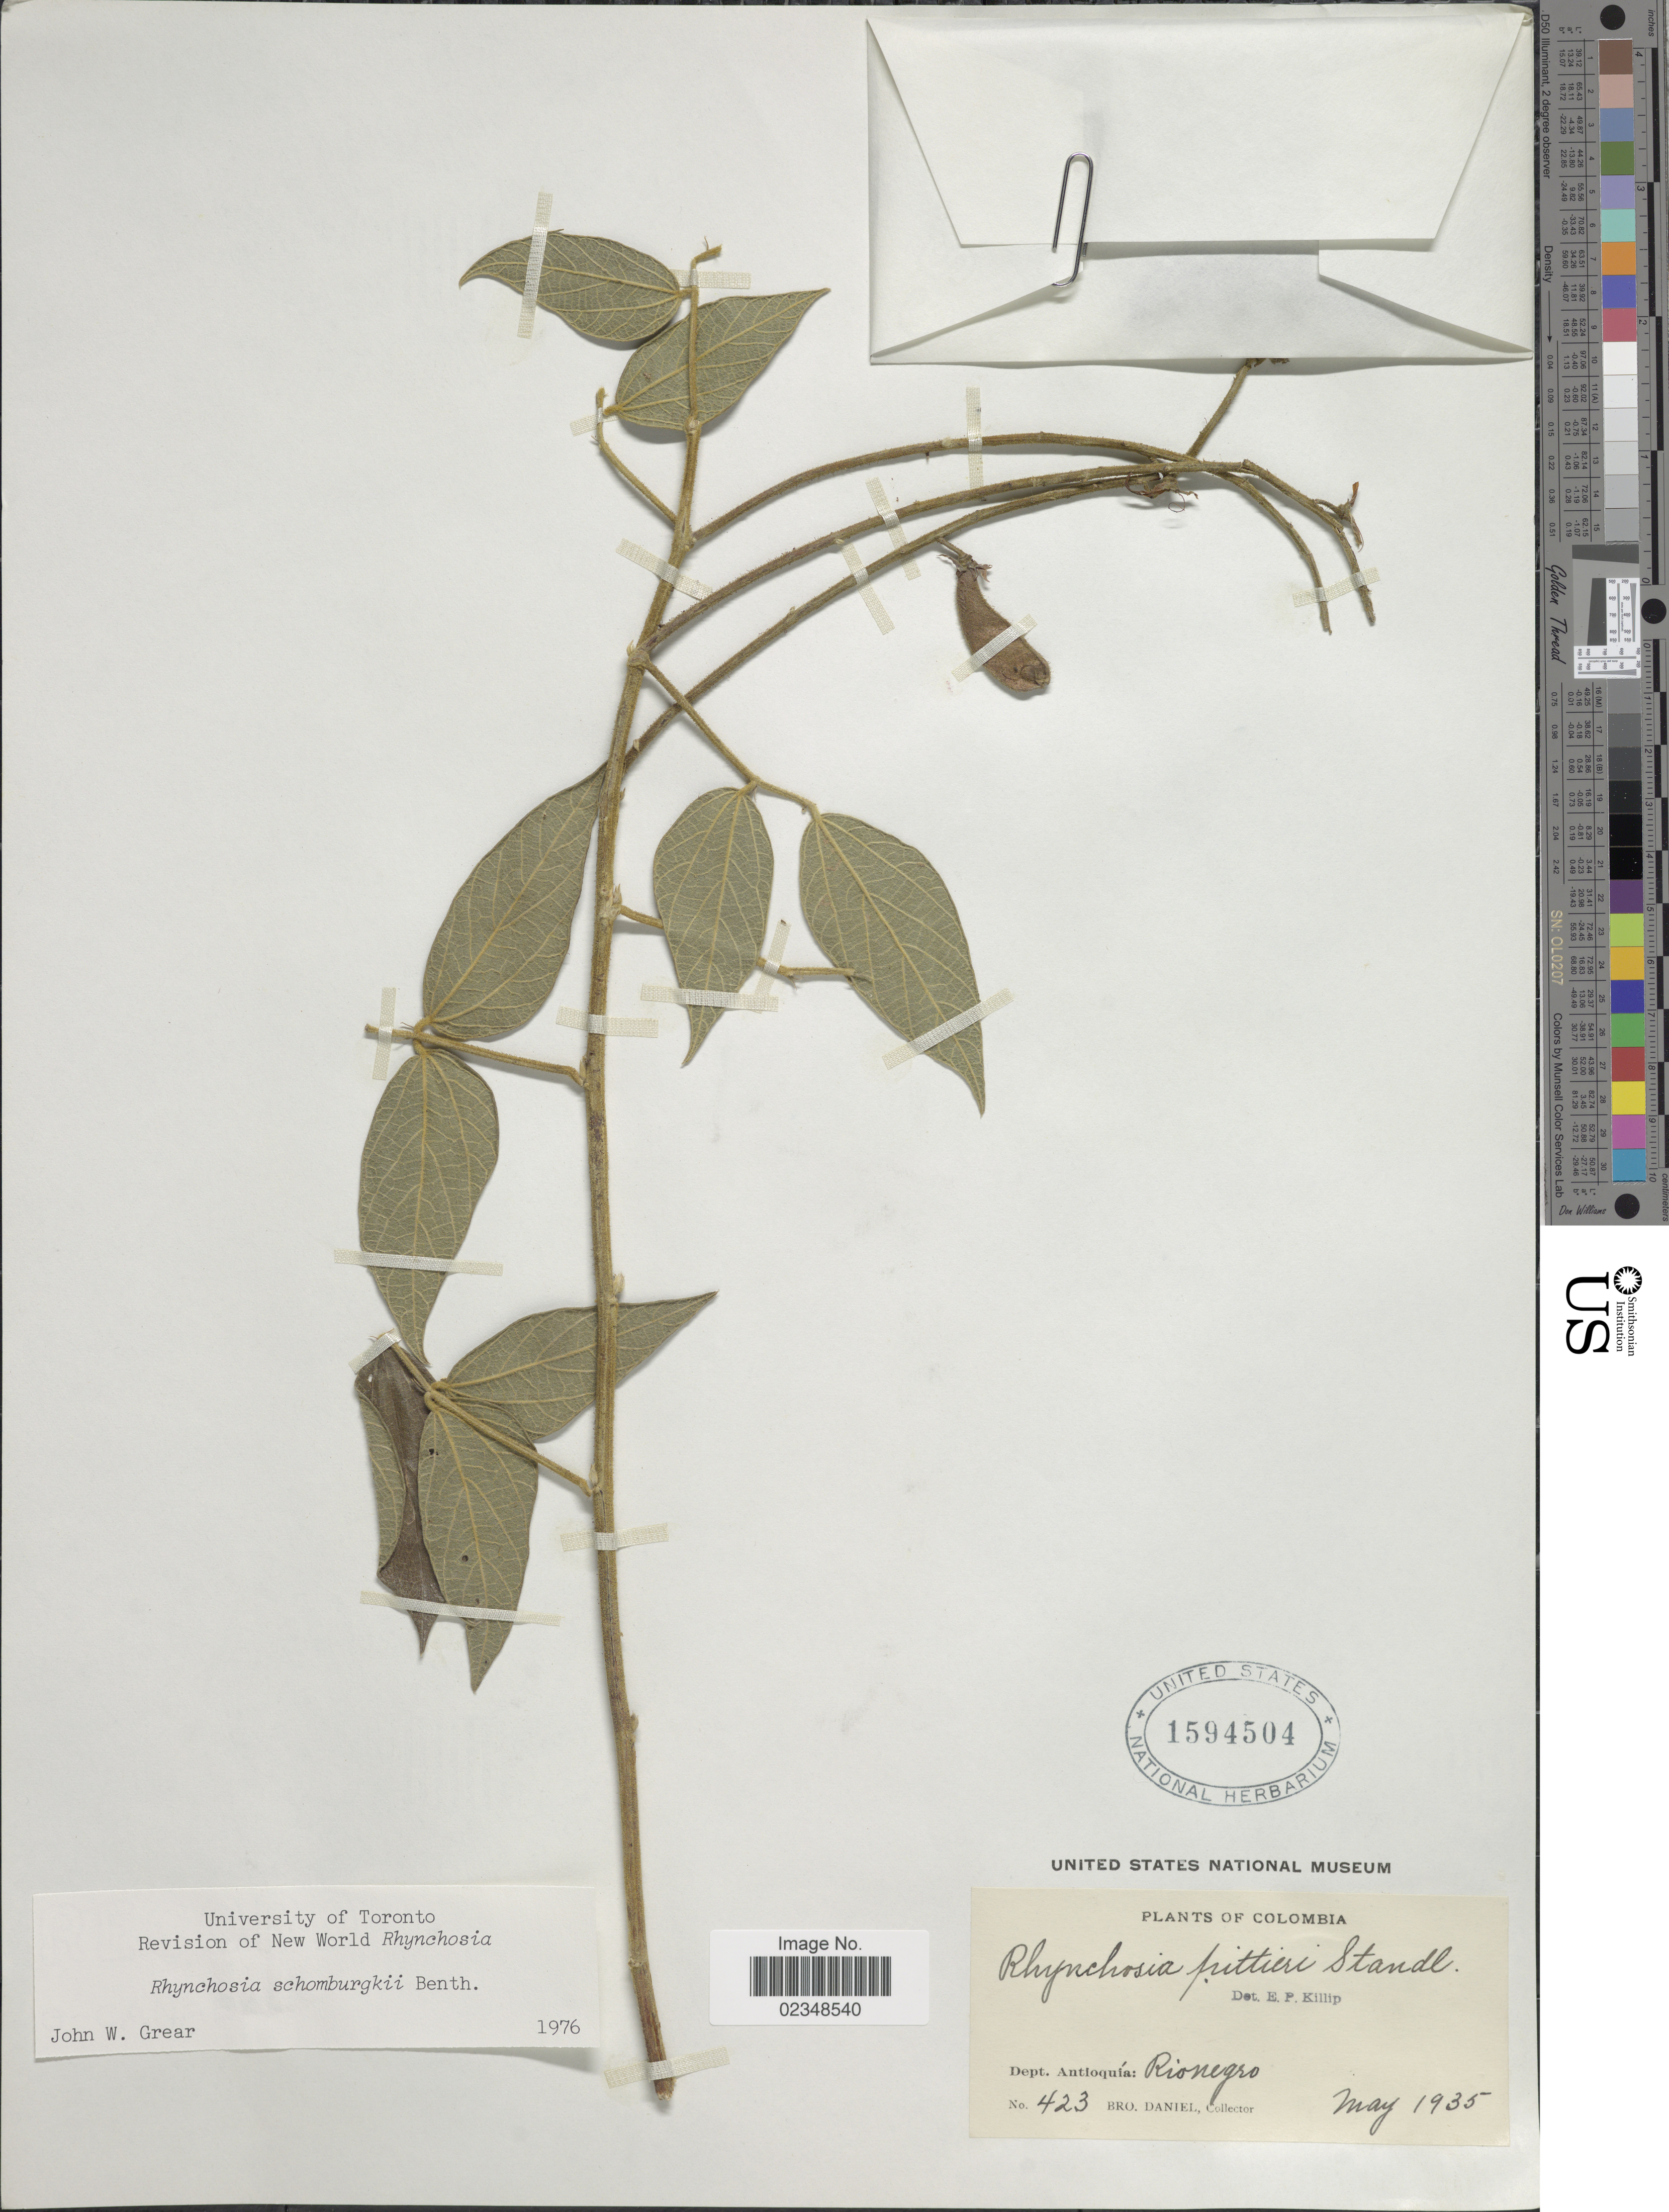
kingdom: Plantae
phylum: Tracheophyta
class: Magnoliopsida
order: Fabales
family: Fabaceae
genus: Rhynchosia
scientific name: Rhynchosia schomburgkii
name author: Benth. in Mart.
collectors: Bro. Daniel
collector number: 423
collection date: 1935-05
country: Colombia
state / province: Antioquia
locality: Rionegro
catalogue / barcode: US 1594504